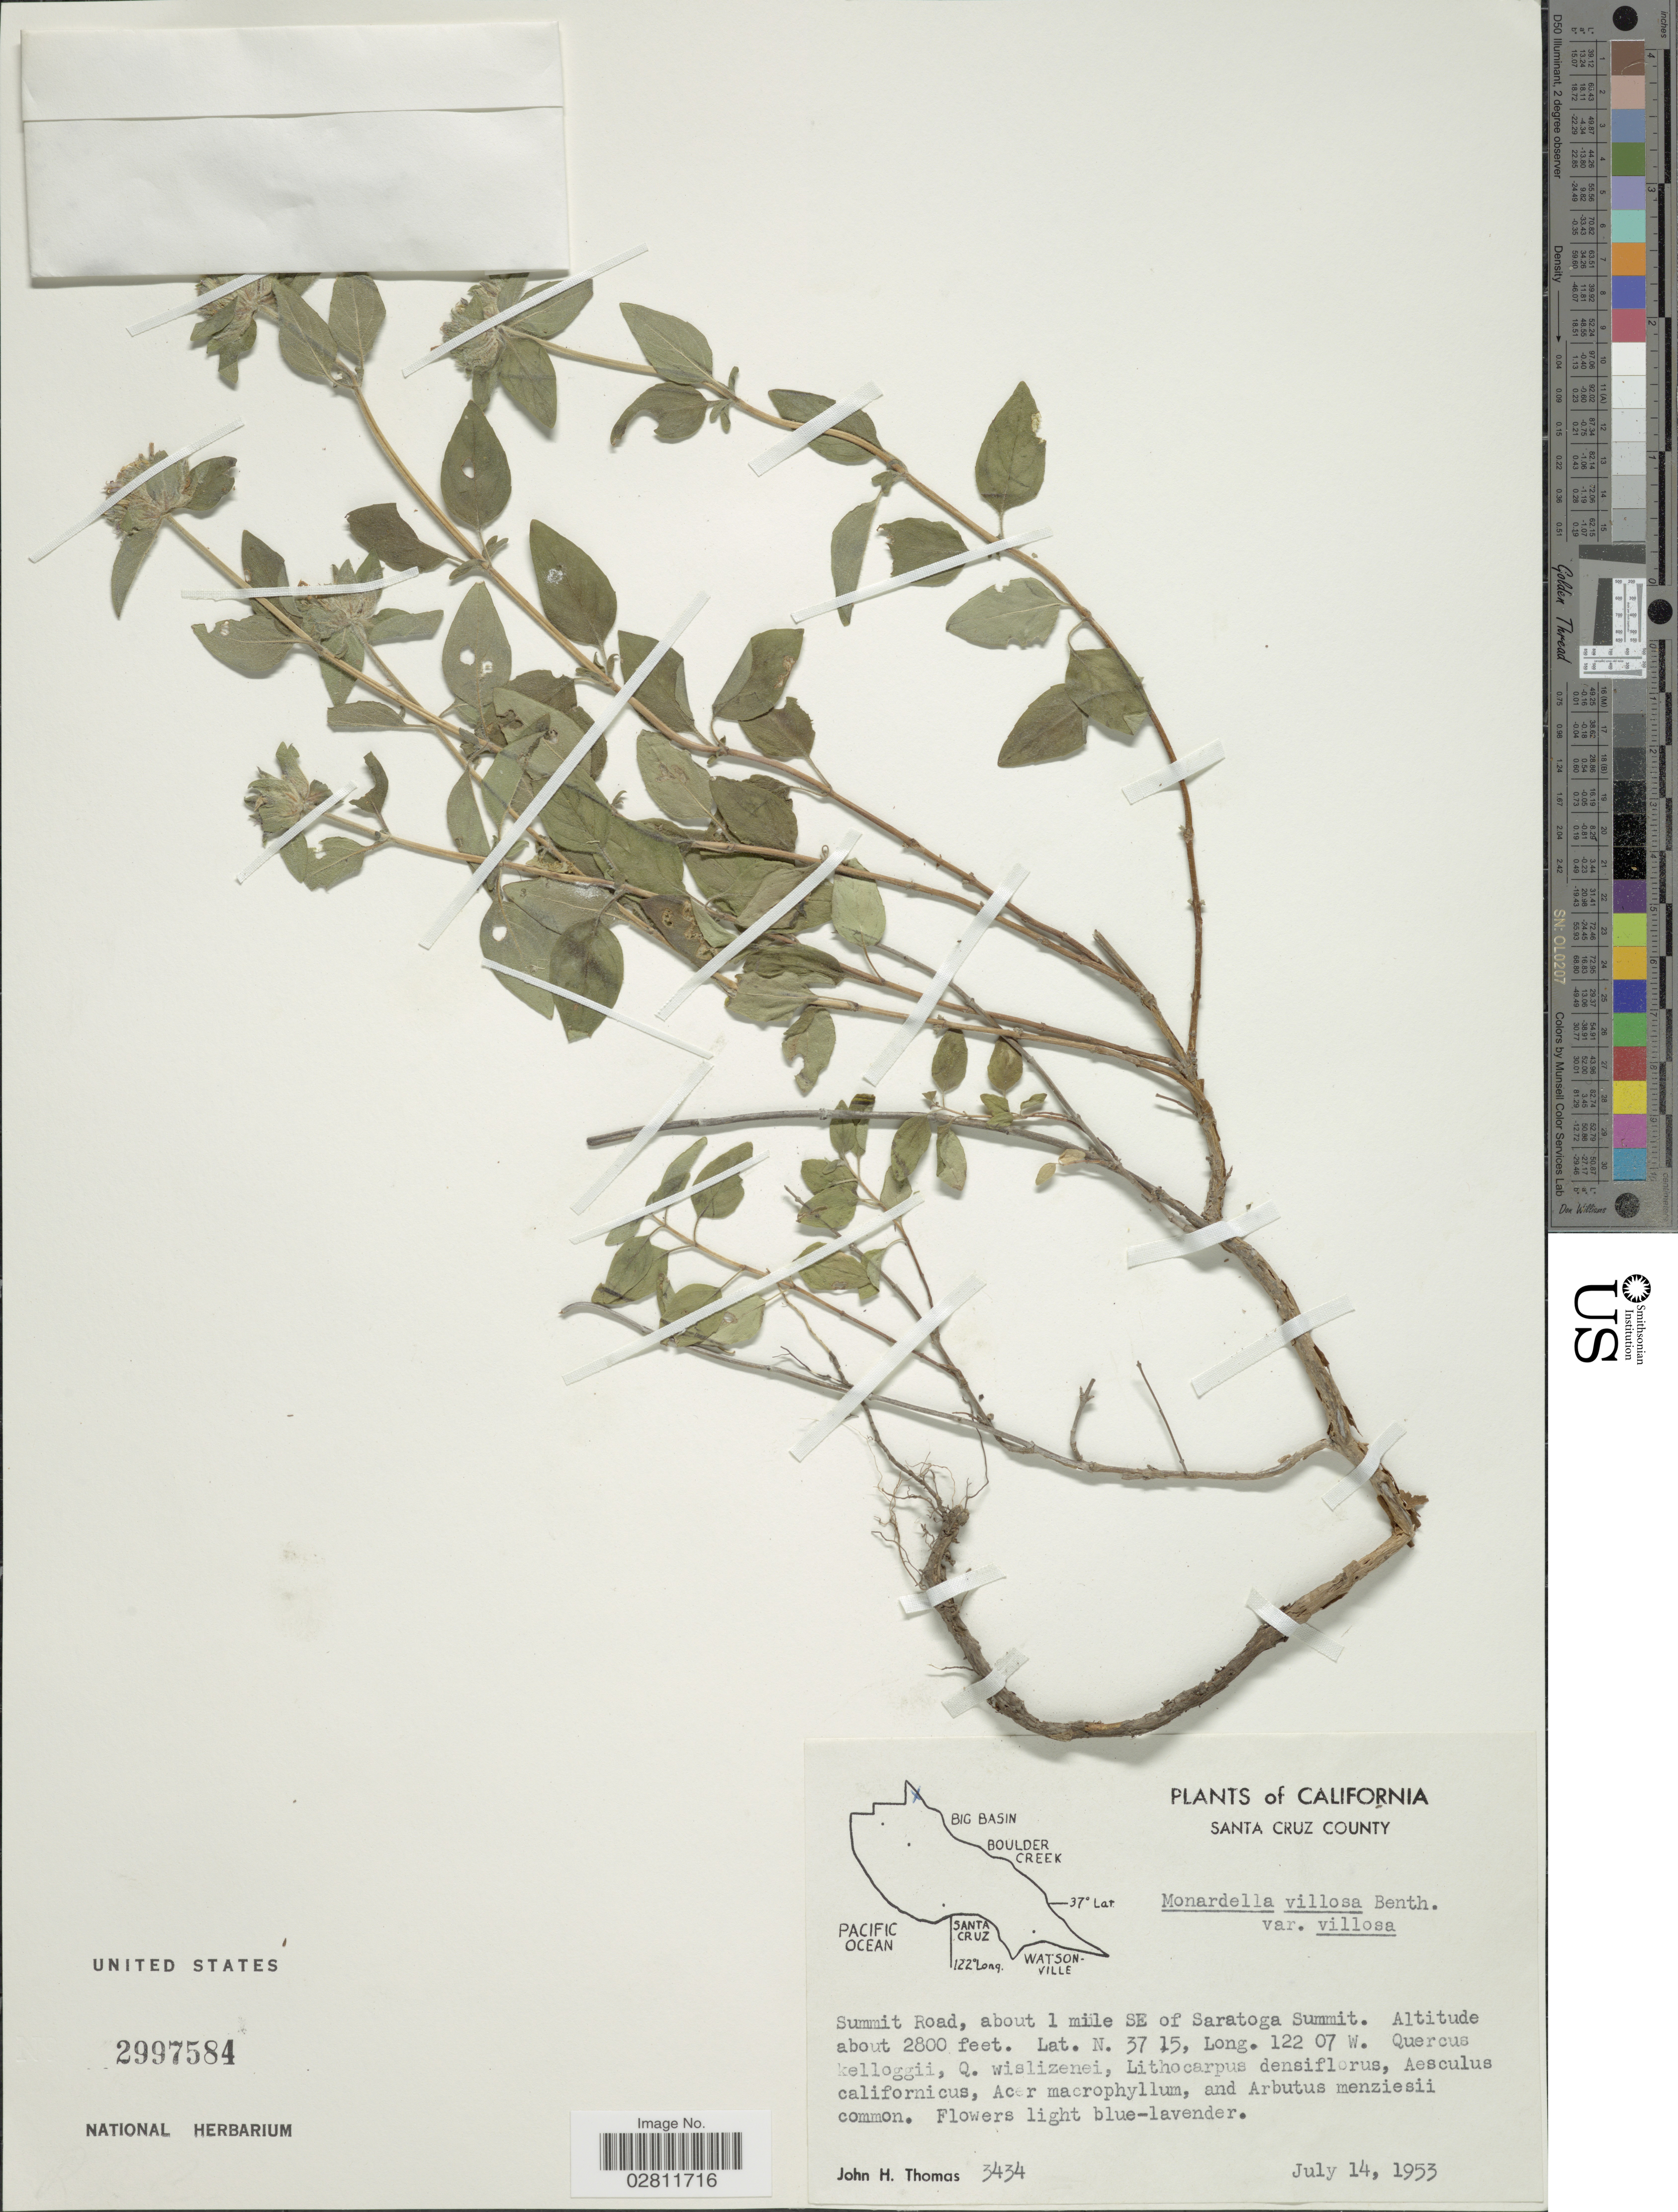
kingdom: Plantae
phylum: Tracheophyta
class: Magnoliopsida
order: Lamiales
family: Lamiaceae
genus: Monardella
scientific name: Monardella villosa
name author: Benth.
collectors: J. H. Thomas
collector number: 3434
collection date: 1953-07-14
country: United States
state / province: California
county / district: Santa Cruz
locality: Santa Cruz County. Summit Road, about 1 mile SE of Saratoga Summit.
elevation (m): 853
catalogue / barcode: US 2997584